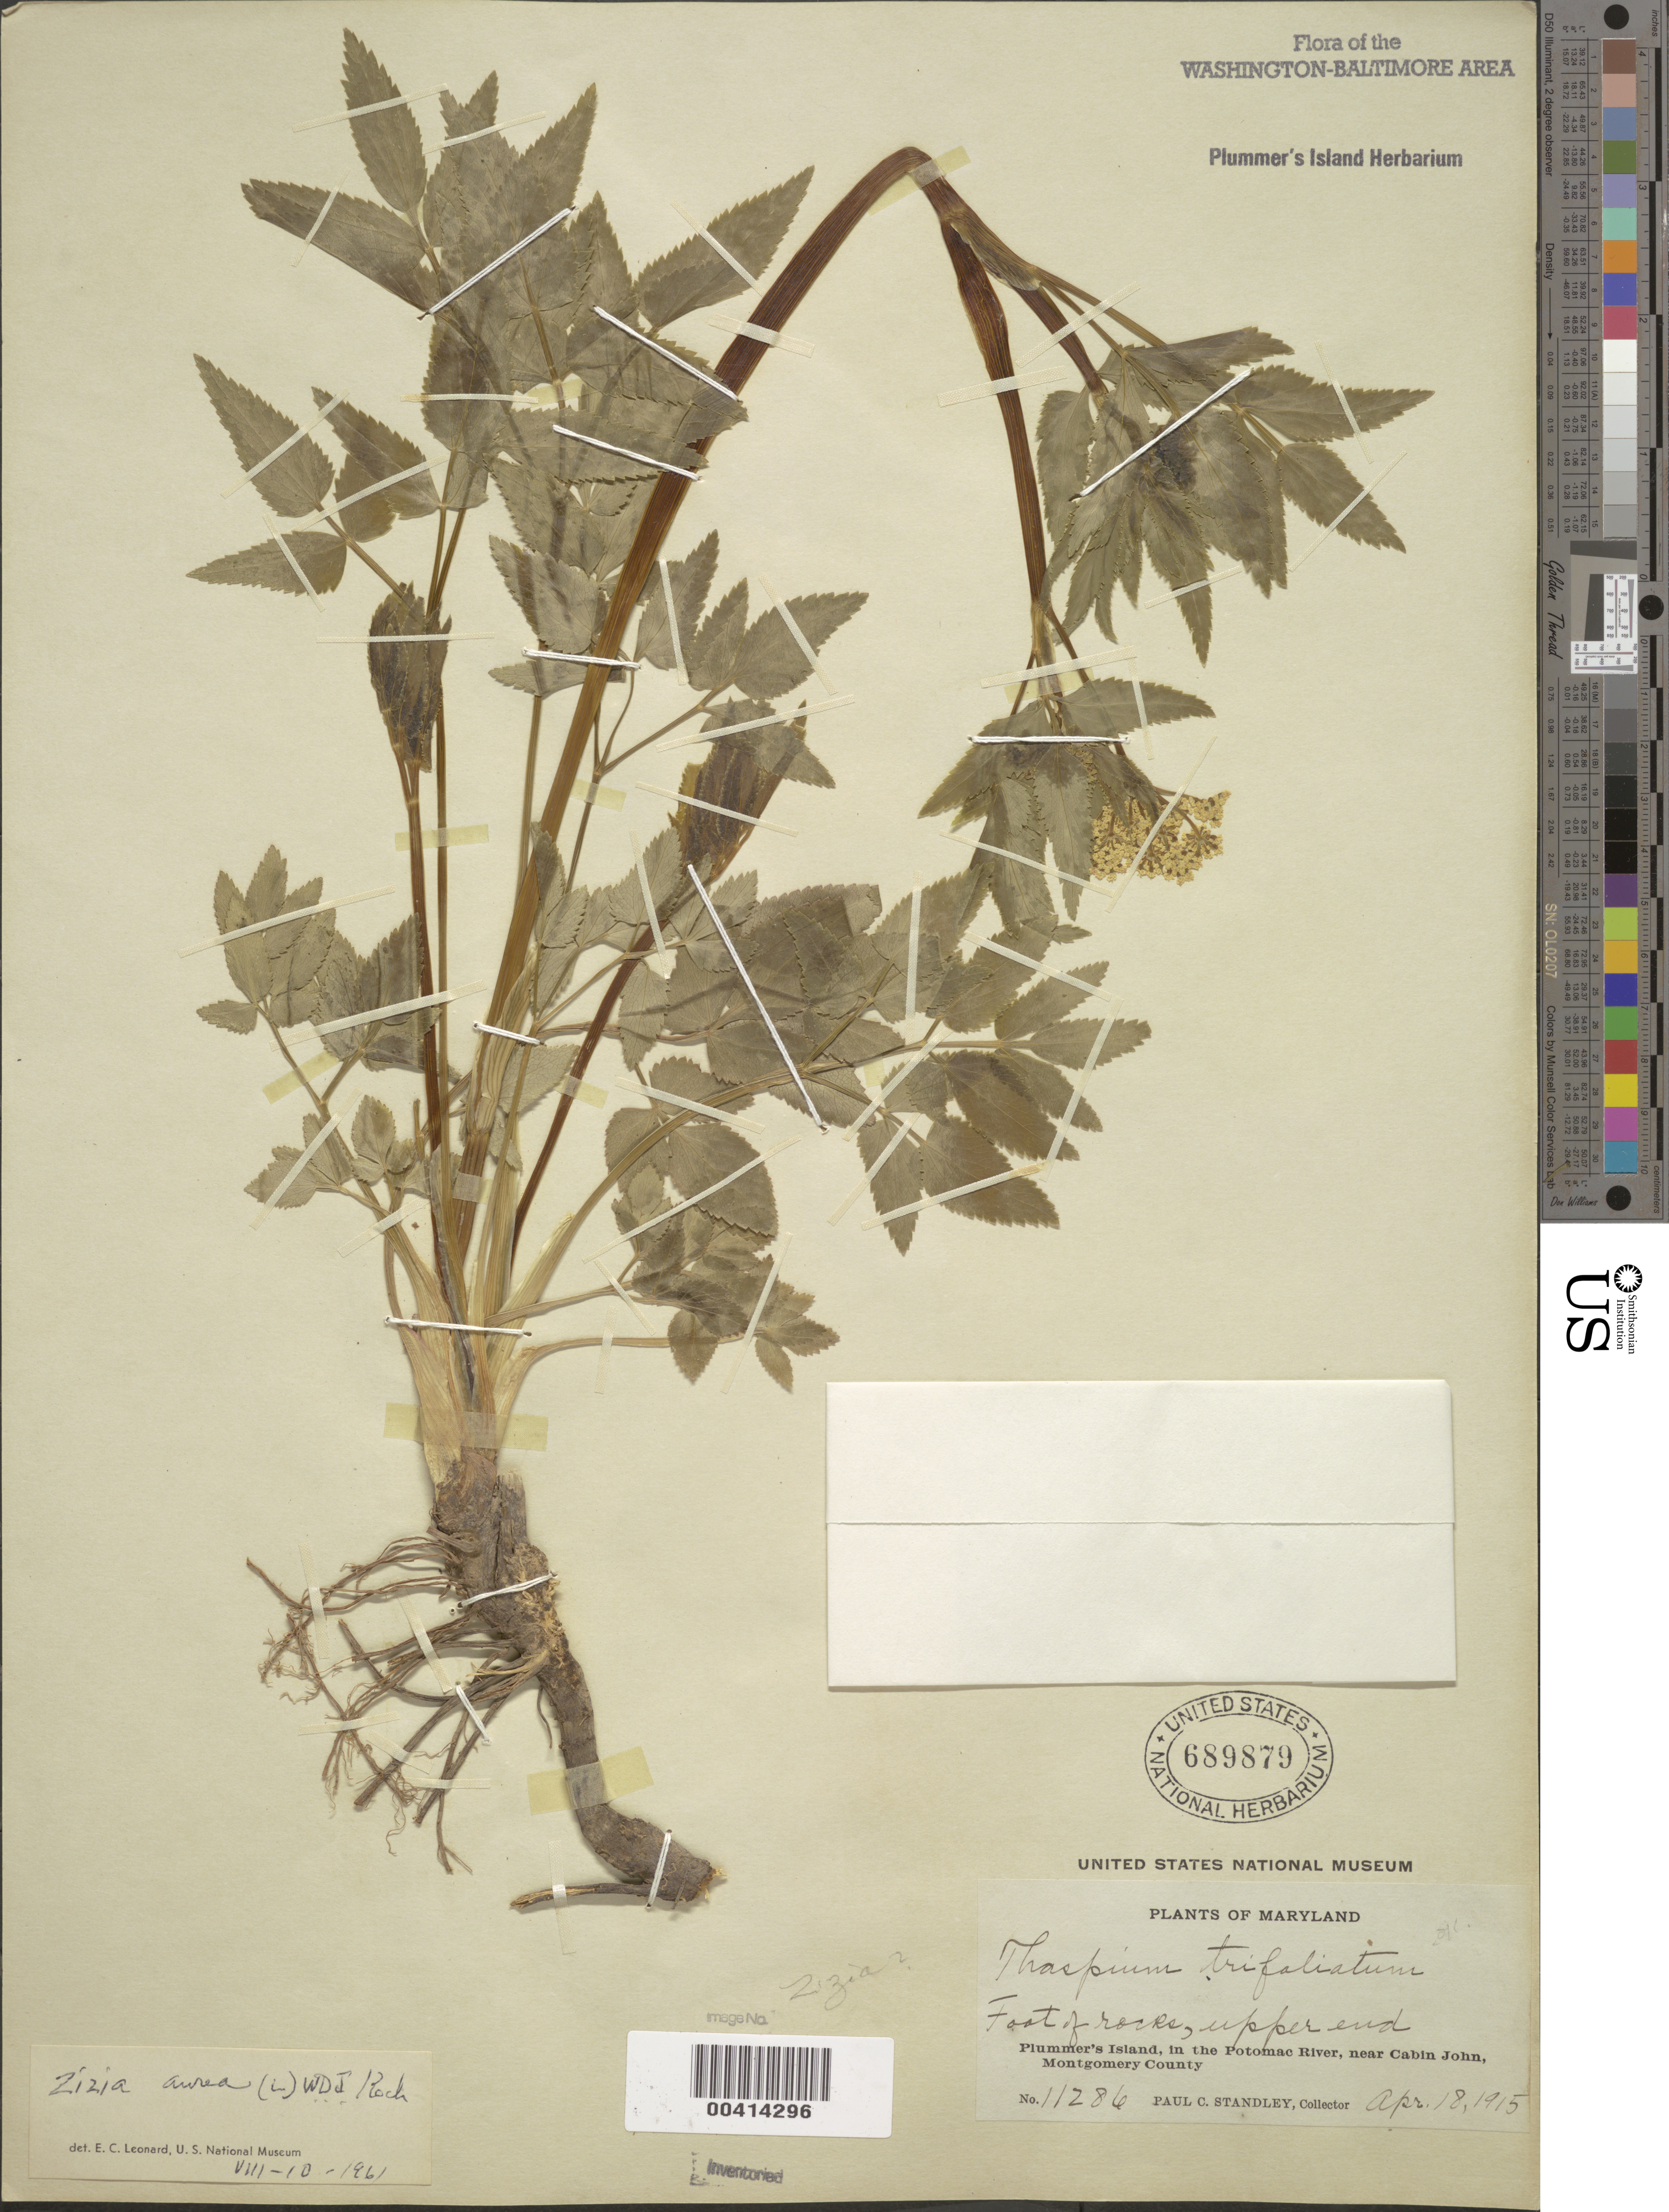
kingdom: Plantae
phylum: Tracheophyta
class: Magnoliopsida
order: Apiales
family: Apiaceae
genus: Zizia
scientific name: Zizia aurea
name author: (L.) Koch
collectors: P. C. Standley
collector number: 11286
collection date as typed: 18 Apr 1915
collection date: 1915-04-18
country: United States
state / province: Maryland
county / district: Montgomery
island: Plummers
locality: Plummer's Island; foot of Rocks, upper end C. & O. Canal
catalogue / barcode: US 689879